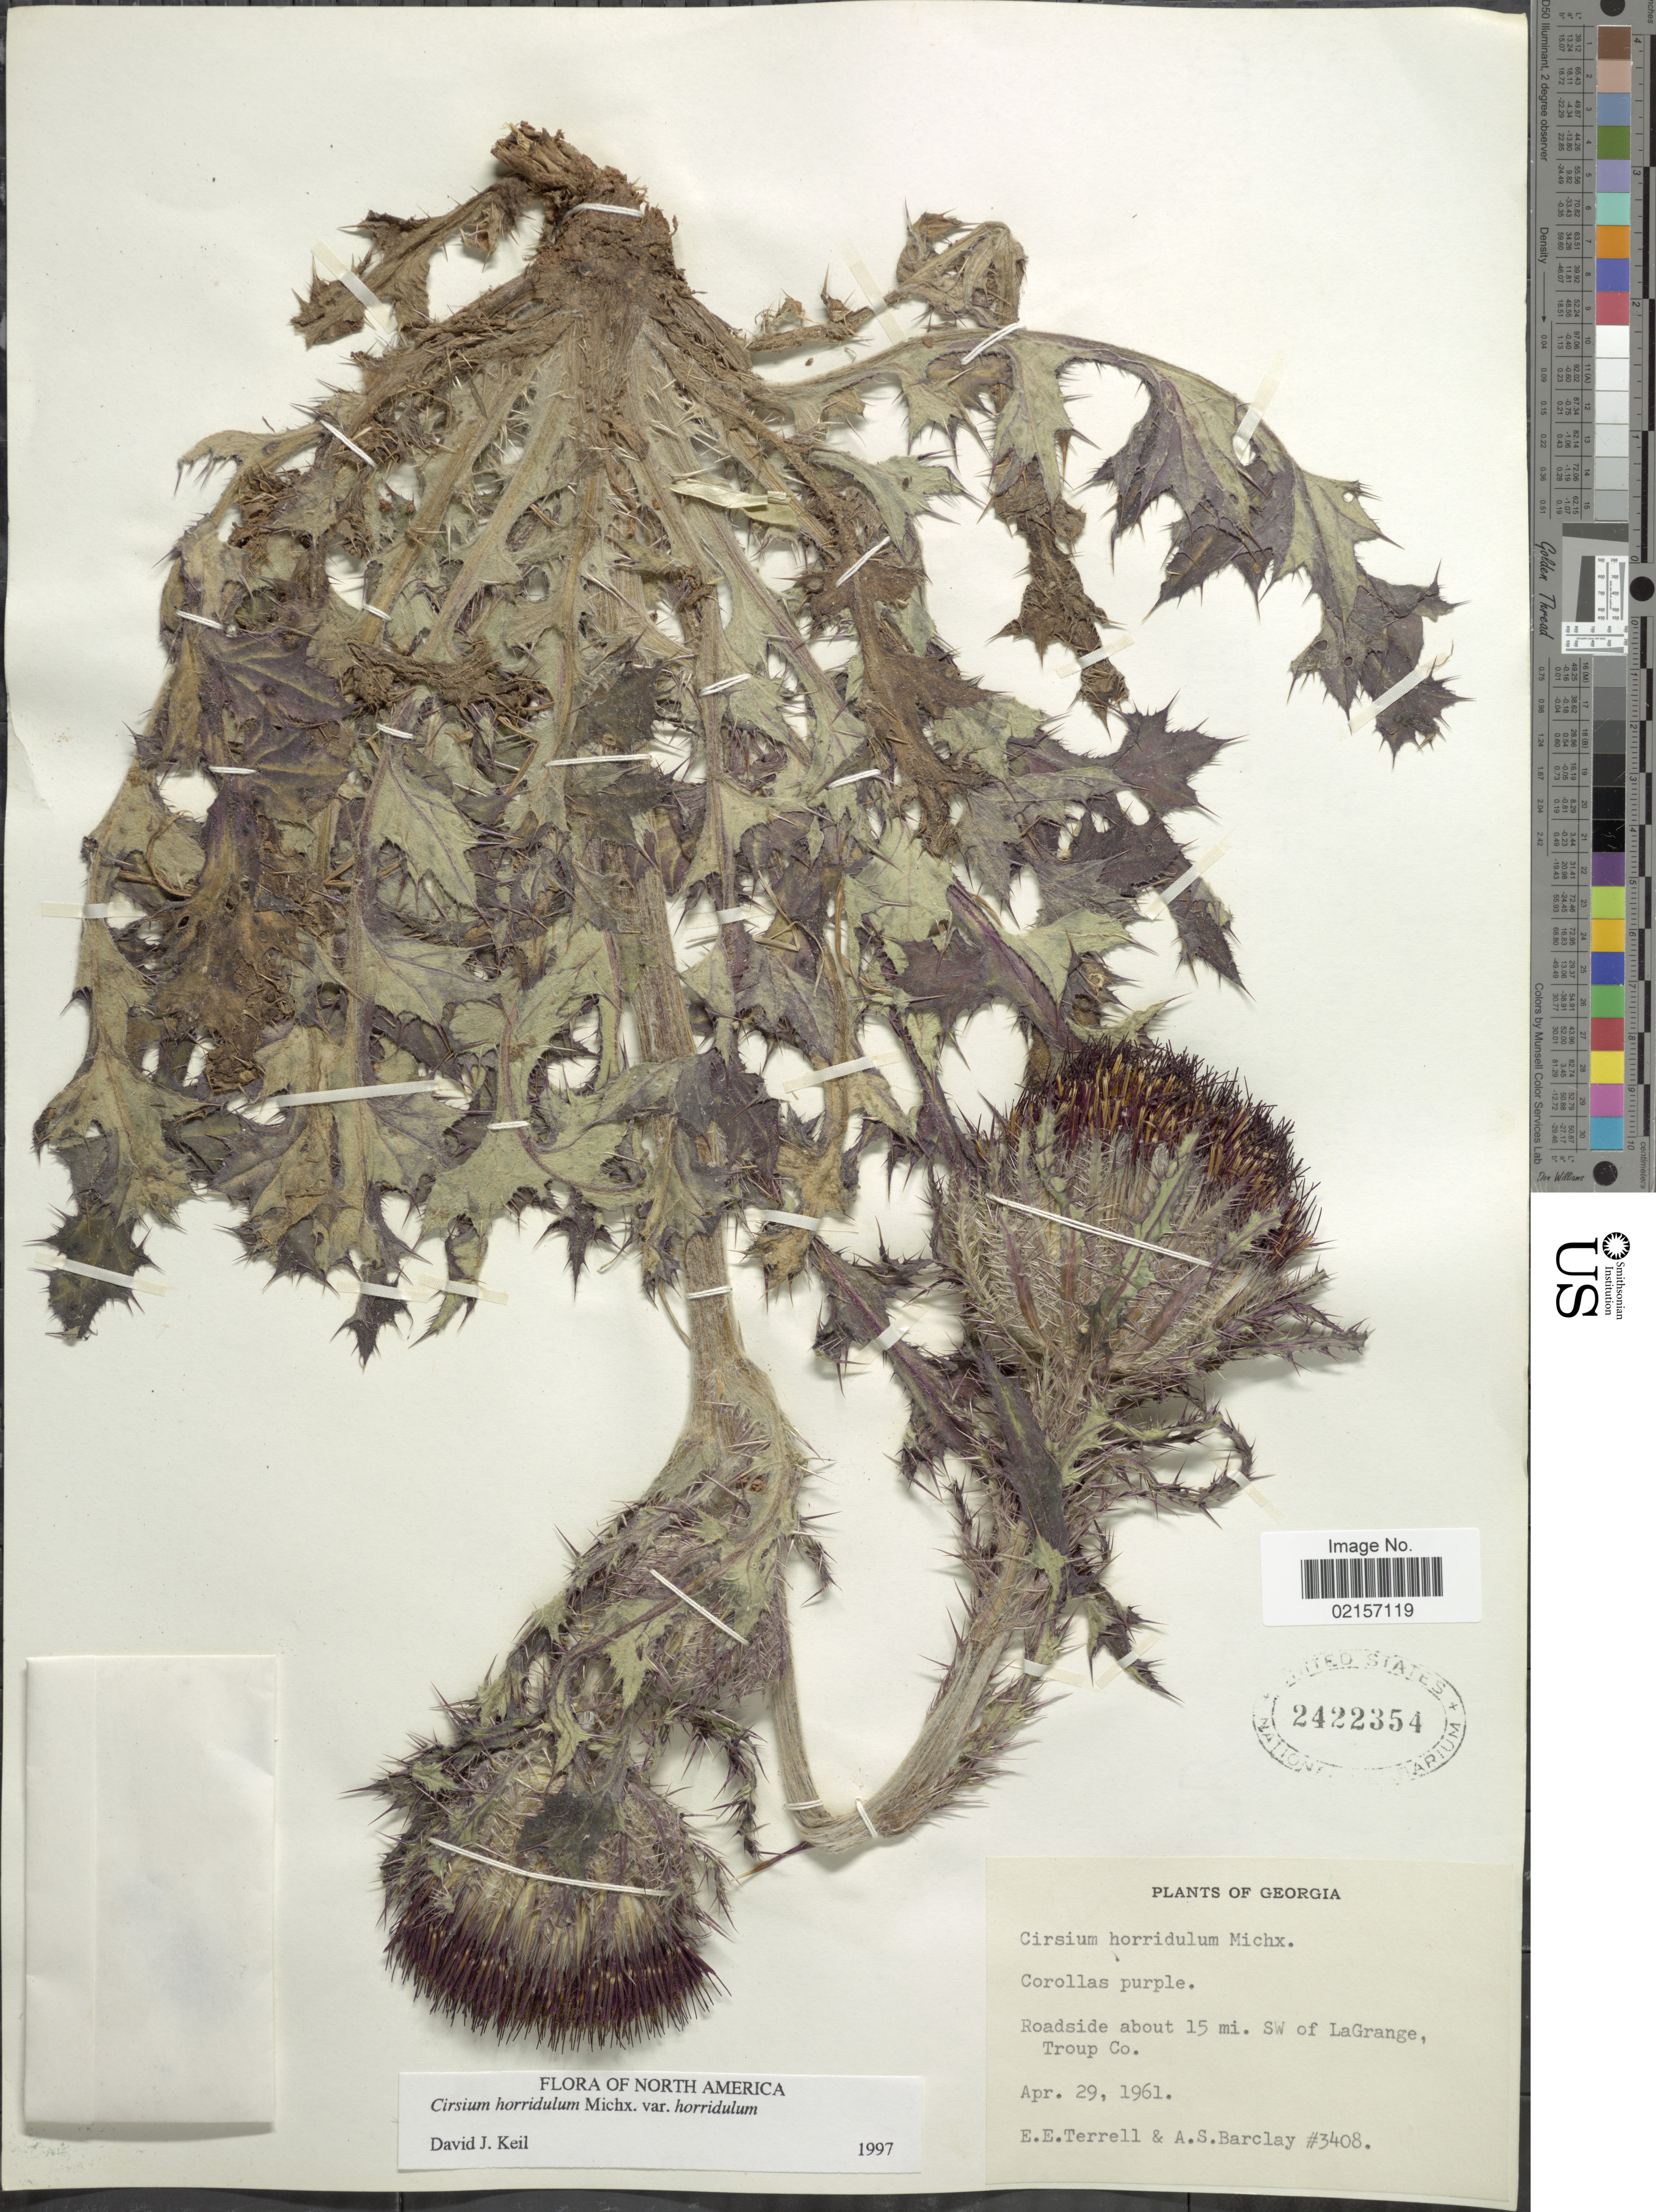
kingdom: Plantae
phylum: Tracheophyta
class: Magnoliopsida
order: Asterales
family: Asteraceae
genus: Cirsium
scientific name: Cirsium horridulum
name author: Michx.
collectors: E. E. Terrell & A. S. Barclay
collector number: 3408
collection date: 1961-04-29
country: United States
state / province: Georgia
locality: Roadside about 15 mi. SW of LaGrange, Troup Co.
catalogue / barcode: US 2422354